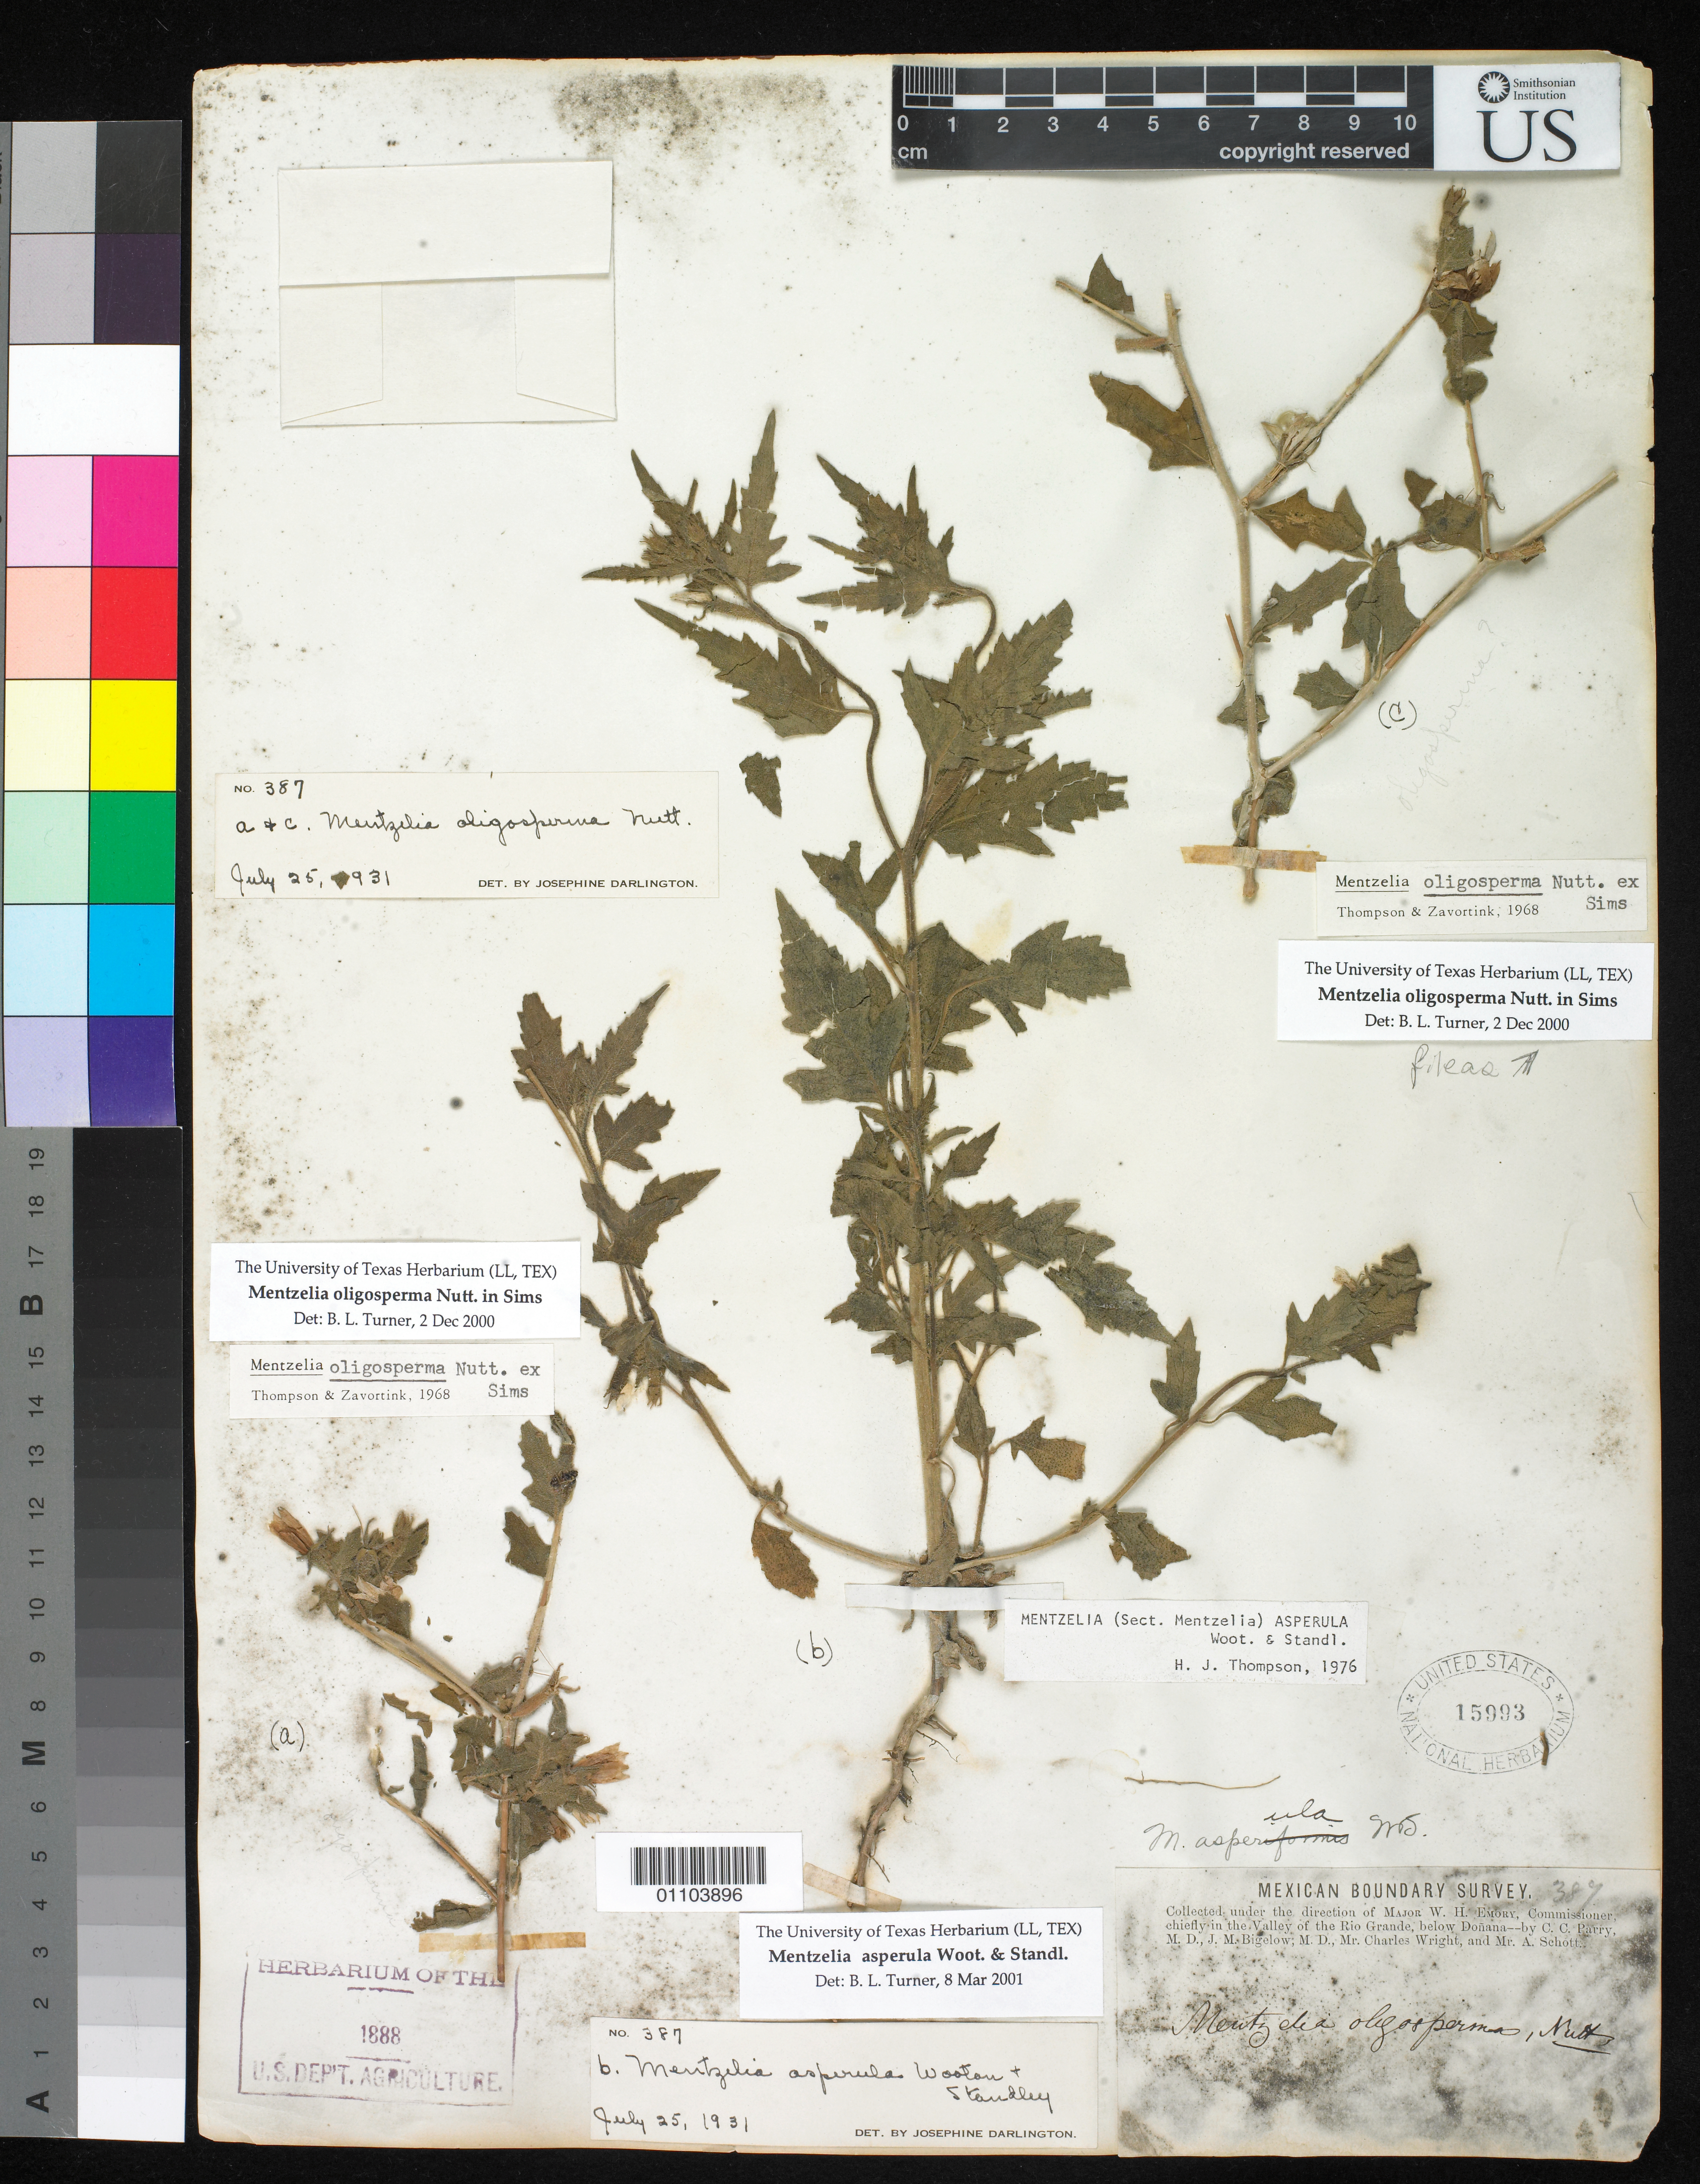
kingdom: Plantae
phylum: Tracheophyta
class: Magnoliopsida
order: Cornales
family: Loasaceae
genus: Mentzelia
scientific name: Mentzelia oligosperma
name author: Nutt. ex Sims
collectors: W. H. Emory et al.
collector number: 387 a and c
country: Mexico / United States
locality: Valley of the Rio Grande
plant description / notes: Mixed collection with Mentelia asperula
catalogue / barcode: US 15993